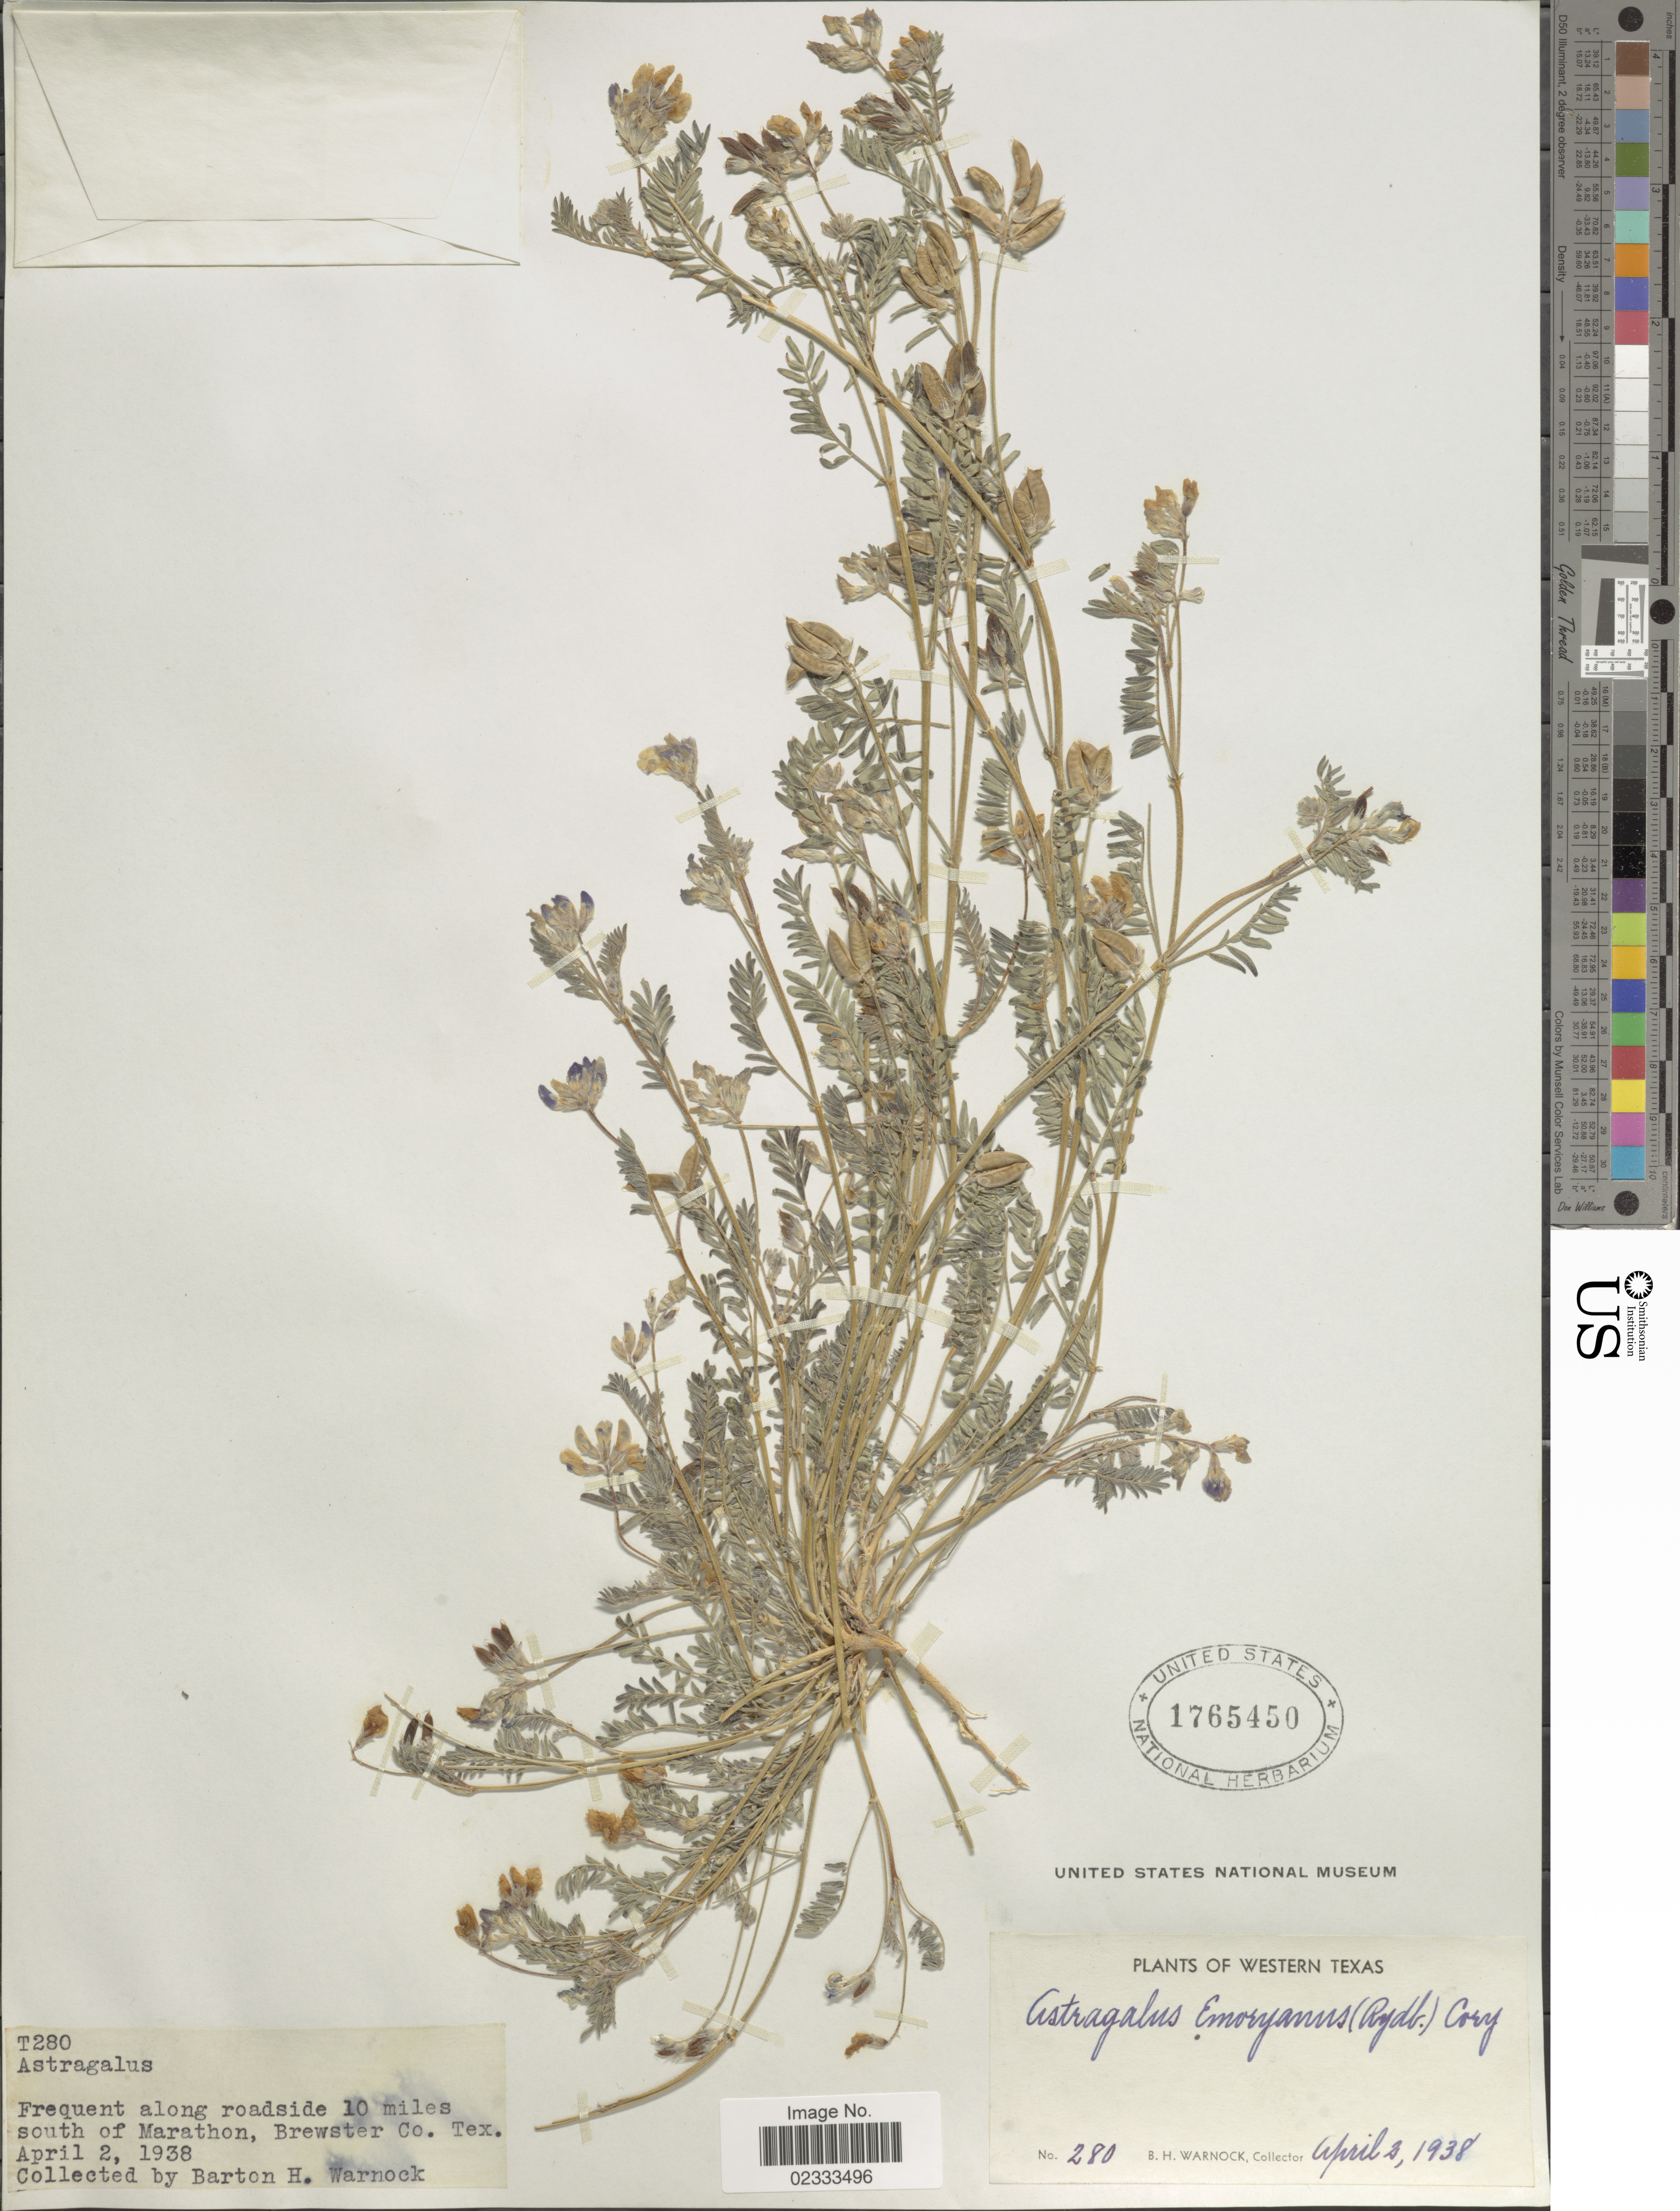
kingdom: Plantae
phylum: Tracheophyta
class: Magnoliopsida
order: Fabales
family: Fabaceae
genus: Astragalus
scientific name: Astragalus austrinus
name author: (Small) O.E. Schulz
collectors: B. H. Warnock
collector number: T280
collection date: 1938-04-02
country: United States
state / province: Texas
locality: Western Texas, Frequent along roadsides 10 miles south of Marathon, Brewster Co. Tex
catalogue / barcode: US 1765450